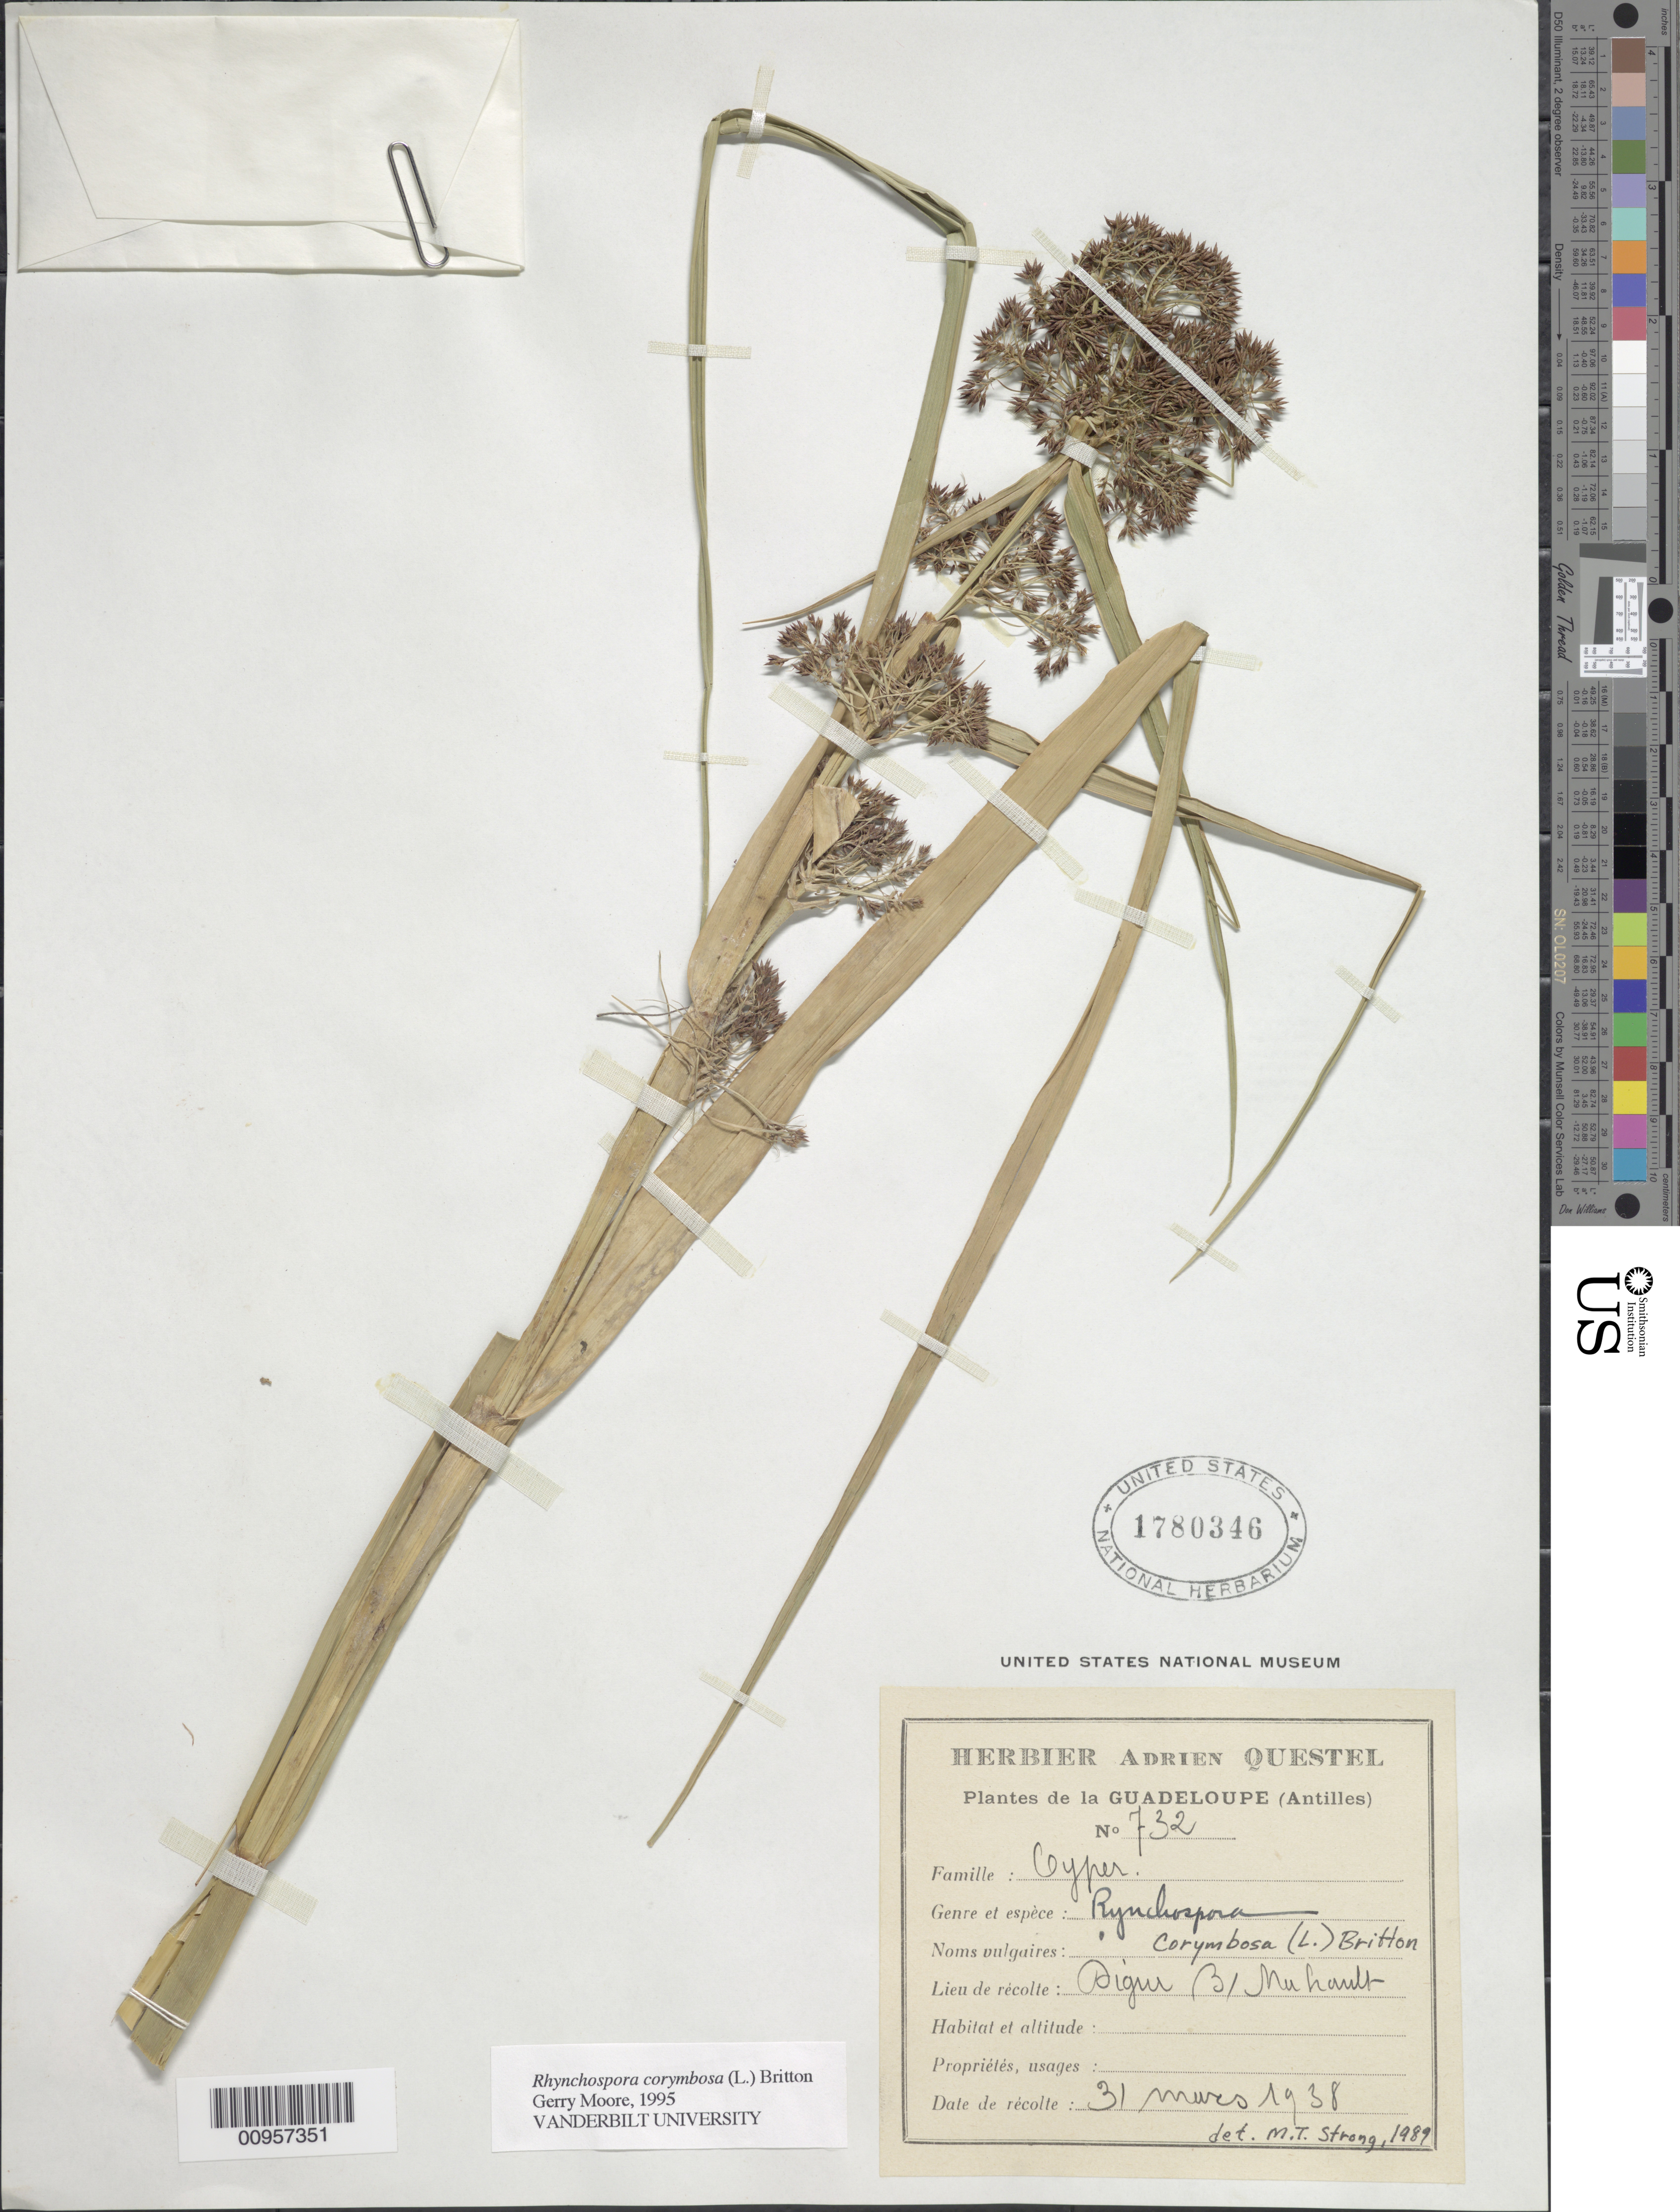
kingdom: Plantae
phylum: Tracheophyta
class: Liliopsida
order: Poales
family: Cyperaceae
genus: Rhynchospora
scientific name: Rhynchospora corymbosa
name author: (L.) Britton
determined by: Moore, G.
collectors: A. Questel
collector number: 732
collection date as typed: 31 Mar 1938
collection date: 1938-03-31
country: Guadeloupe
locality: "Sigur" Baie Mahault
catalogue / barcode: US 1780346